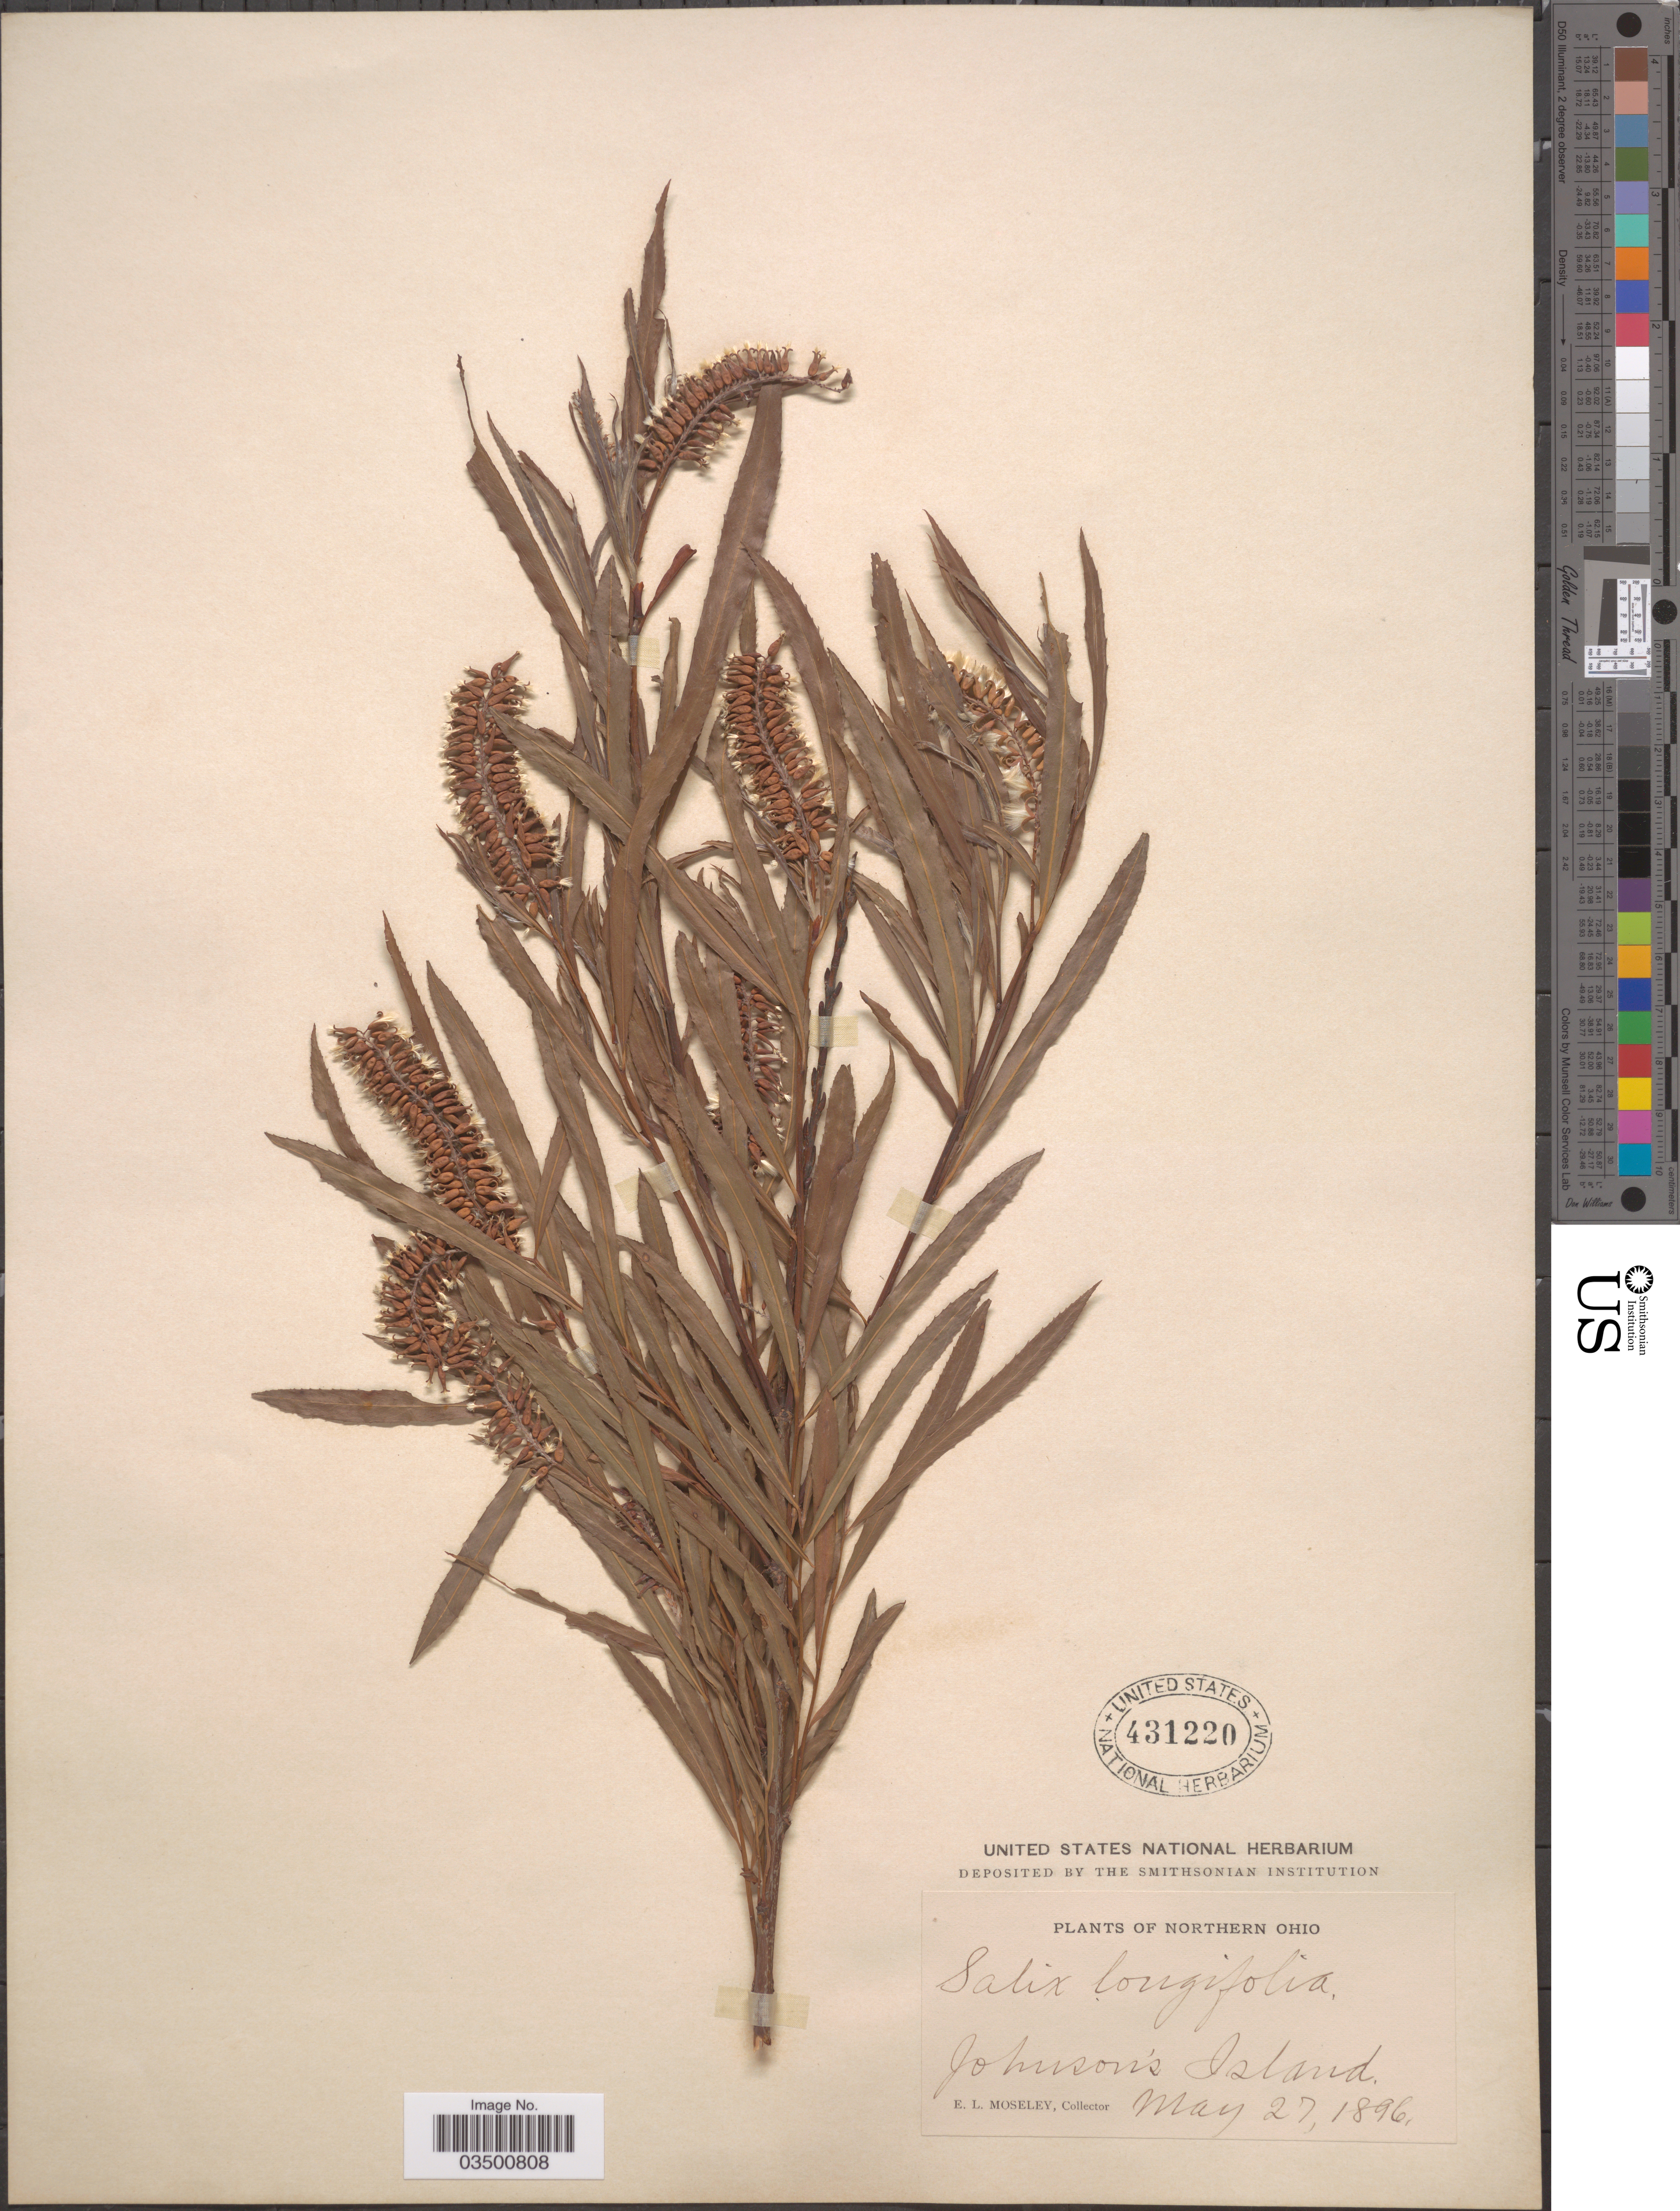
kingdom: Plantae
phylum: Tracheophyta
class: Magnoliopsida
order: Malpighiales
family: Salicaceae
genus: Salix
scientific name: Salix interior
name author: Rowlee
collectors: E. Moseley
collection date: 1896-05-27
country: United States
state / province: Ohio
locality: Northern Ohio. Johnson's Island.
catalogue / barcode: US 431220